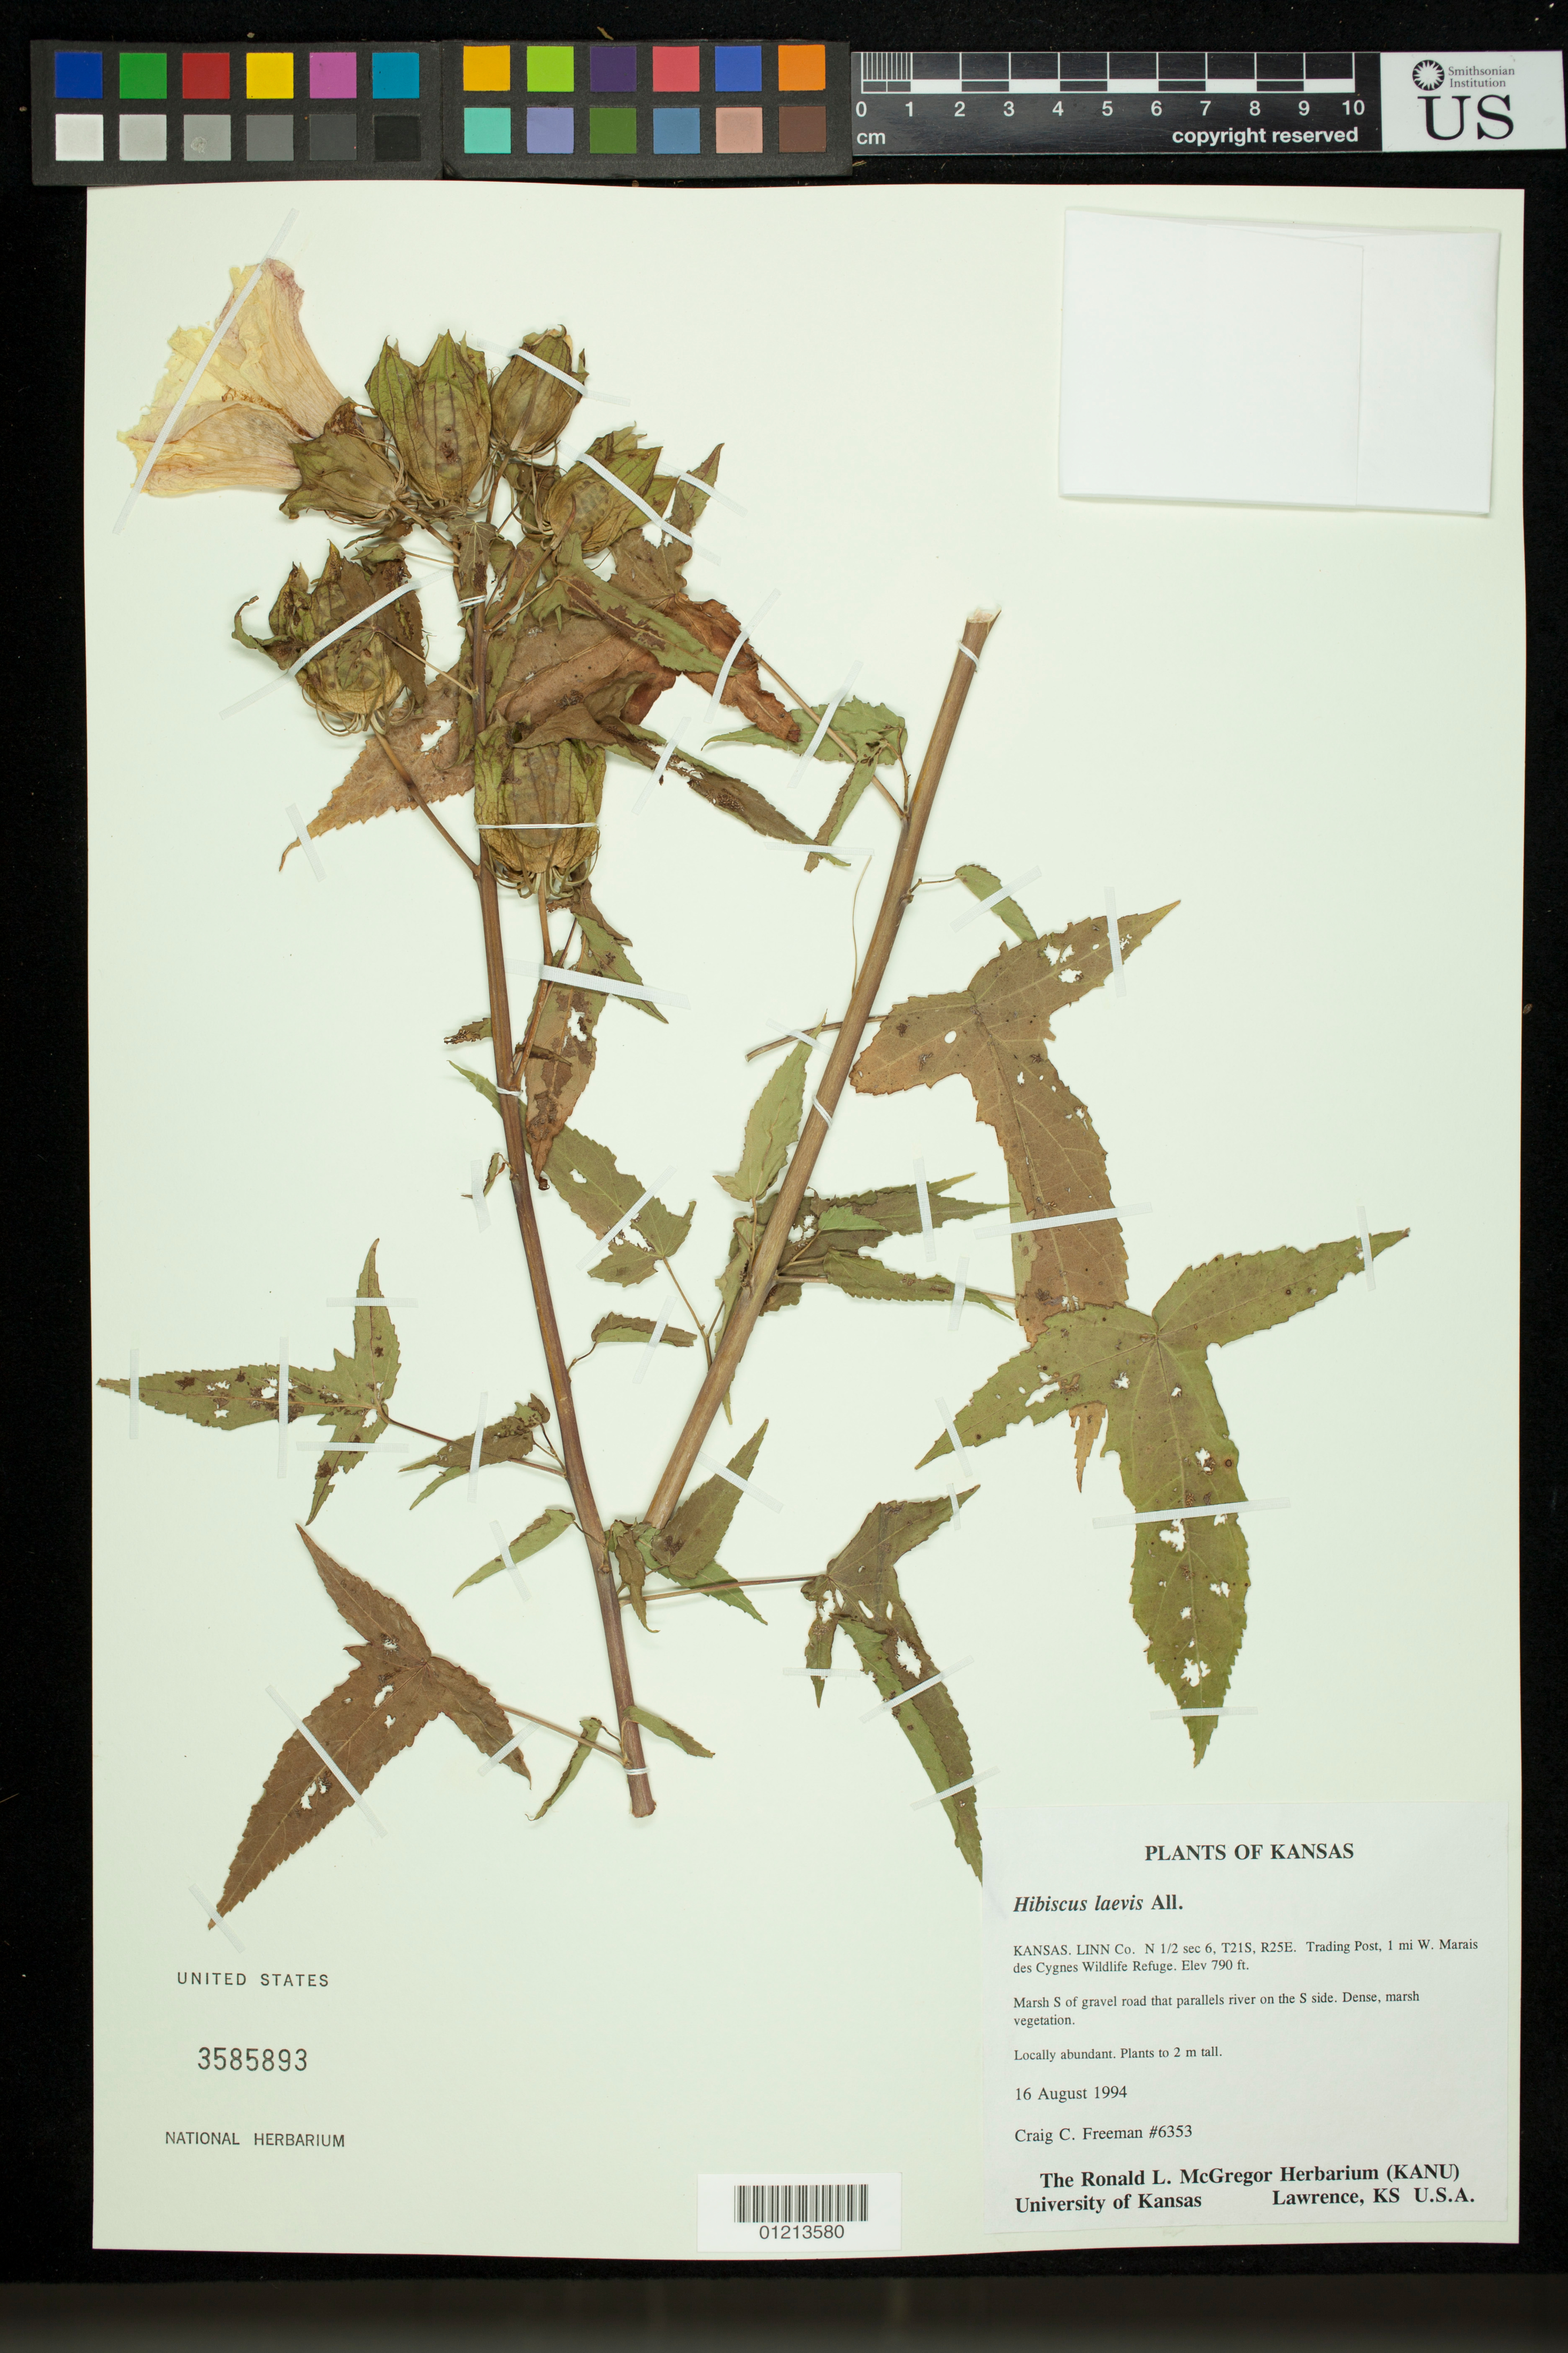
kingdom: Plantae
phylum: Tracheophyta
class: Magnoliopsida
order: Malvales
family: Malvaceae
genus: Hibiscus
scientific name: Hibiscus laevis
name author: All.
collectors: C. C. Freeman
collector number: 6353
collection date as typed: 16 Aug 1994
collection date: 1994-08-16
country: United States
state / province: Kansas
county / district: Linn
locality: Linn Co. N 1/2 sec 6, T21S, R25E. Trading Post, 1 mi W. Marais des Cygnes Wildlife Refuge.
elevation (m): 241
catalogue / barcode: US 3585893